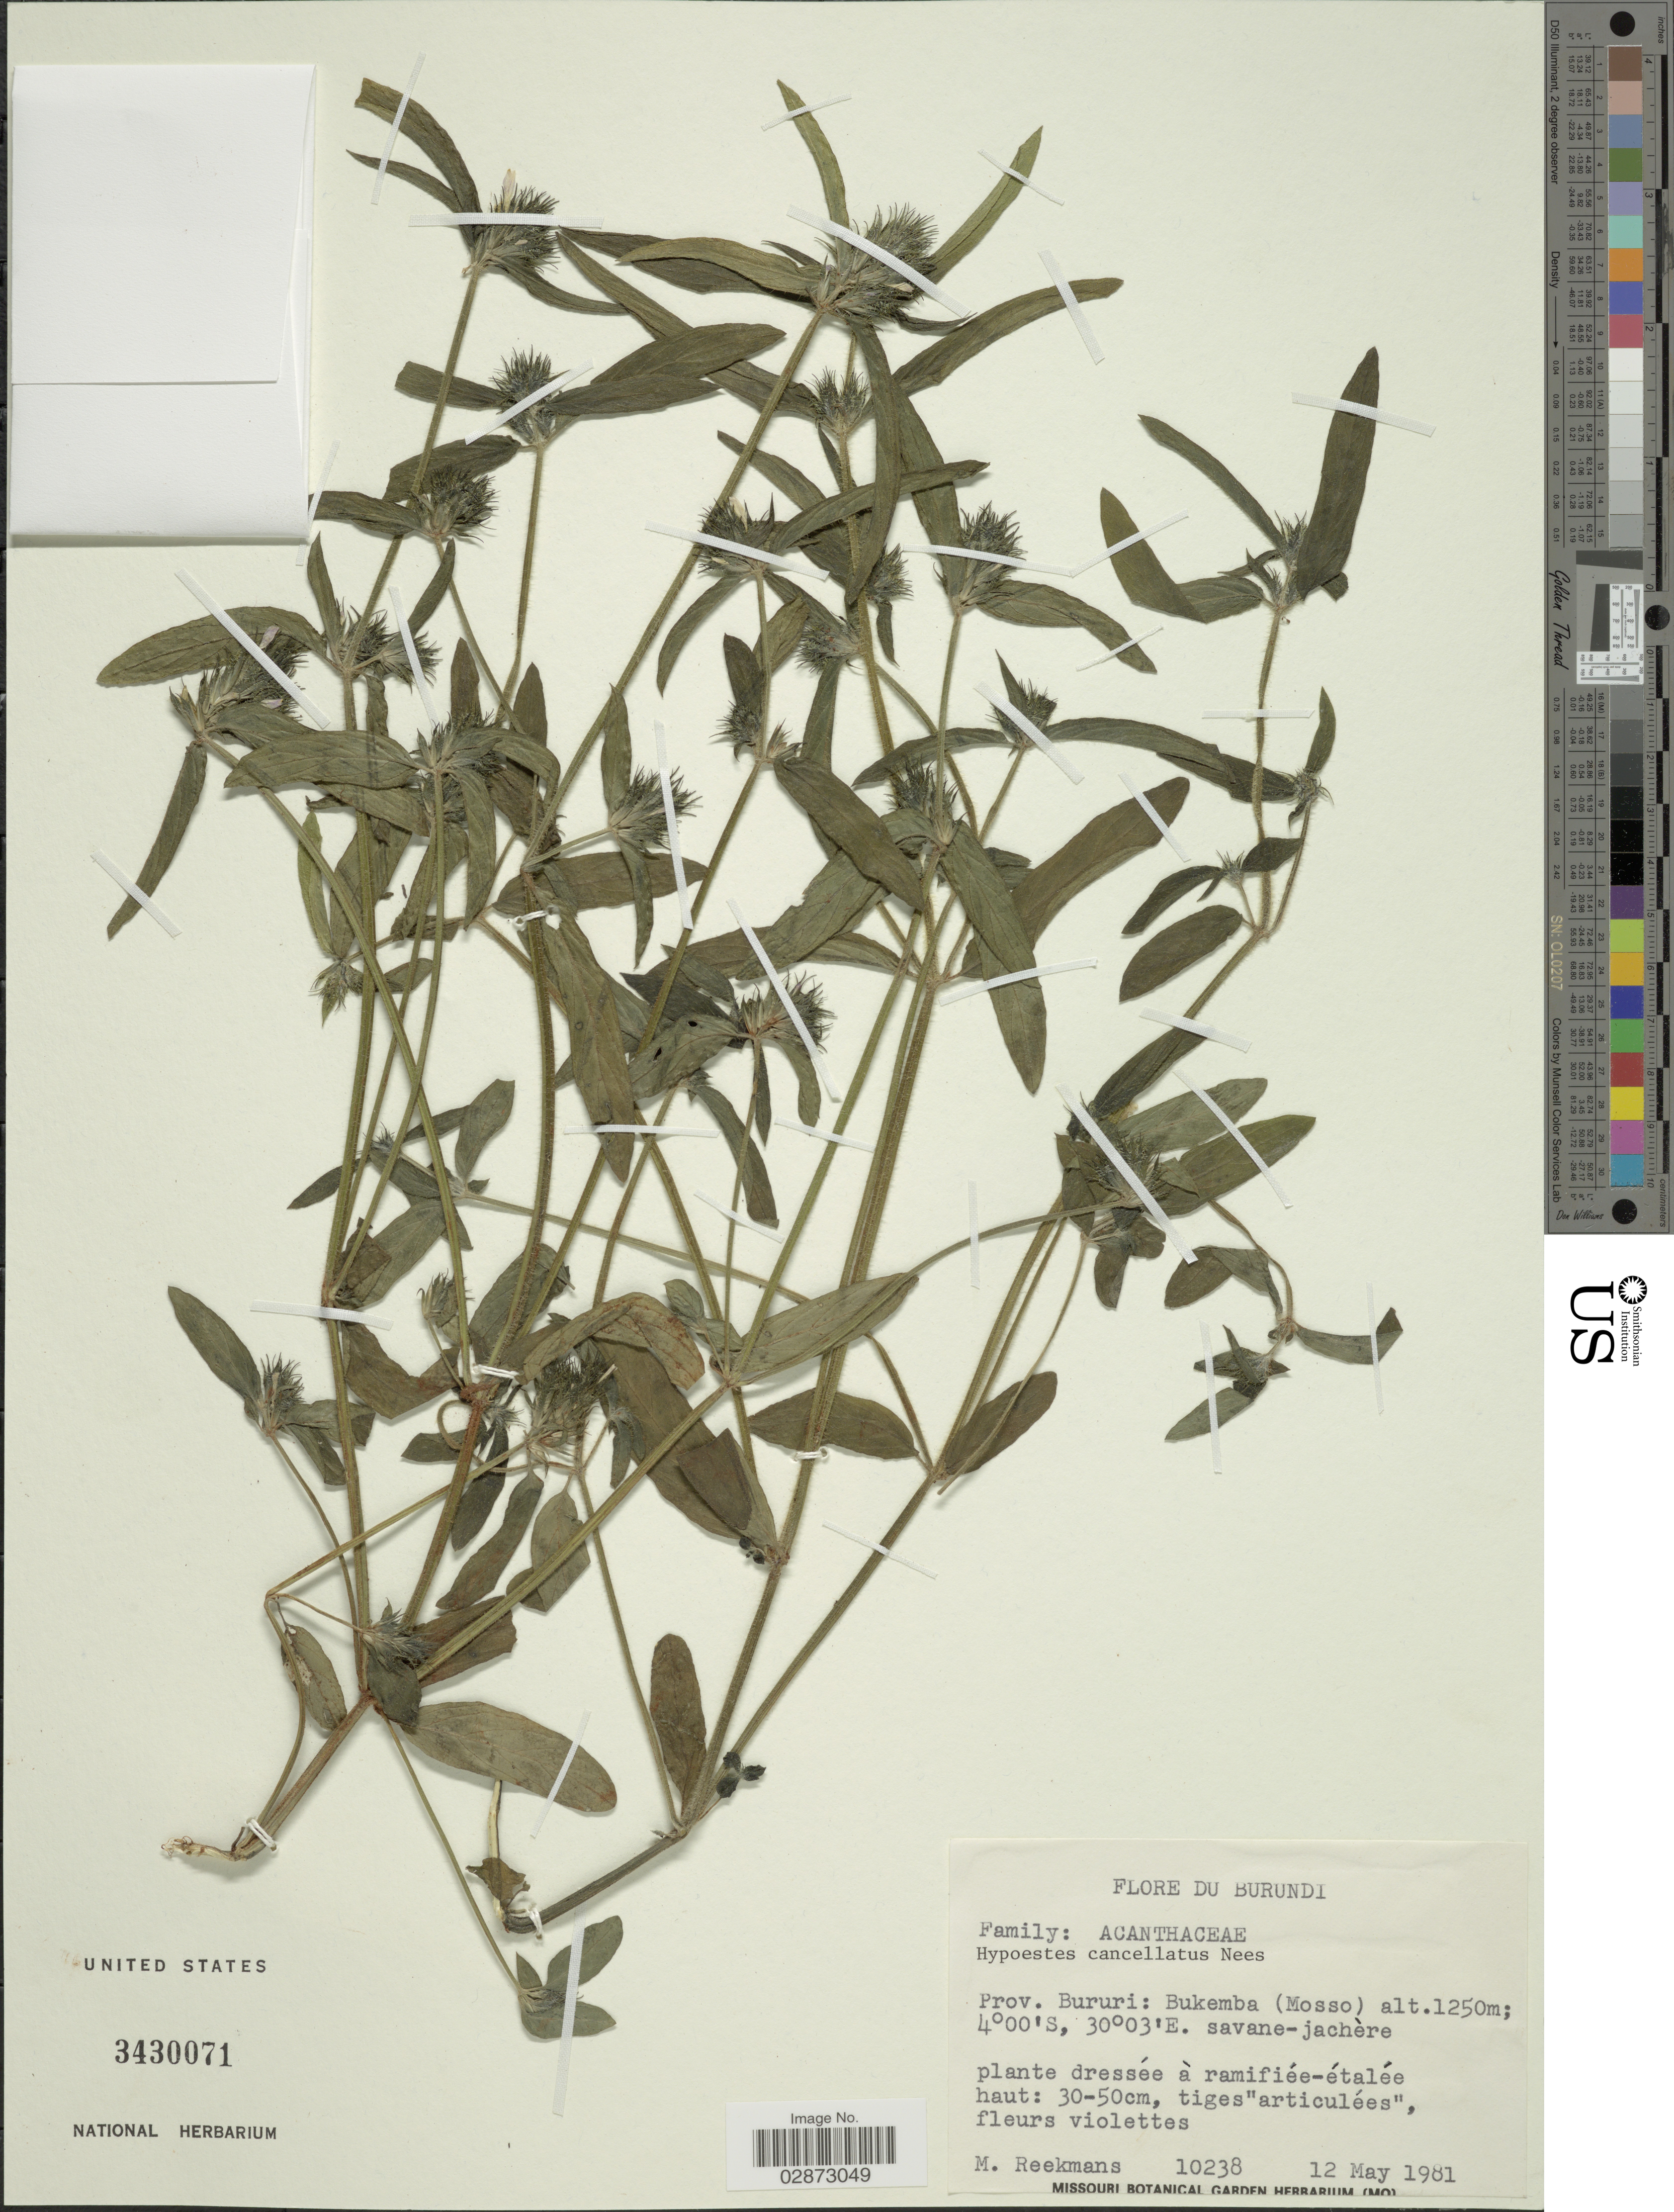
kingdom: Plantae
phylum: Tracheophyta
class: Magnoliopsida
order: Lamiales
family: Acanthaceae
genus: Hypoestes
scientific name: Hypoestes cancellata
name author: Nees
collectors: M. Reekmans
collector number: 10238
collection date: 1981-05-12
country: Burundi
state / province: Bururi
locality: Bukemba (Mosso).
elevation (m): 1250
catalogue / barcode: US 3430071